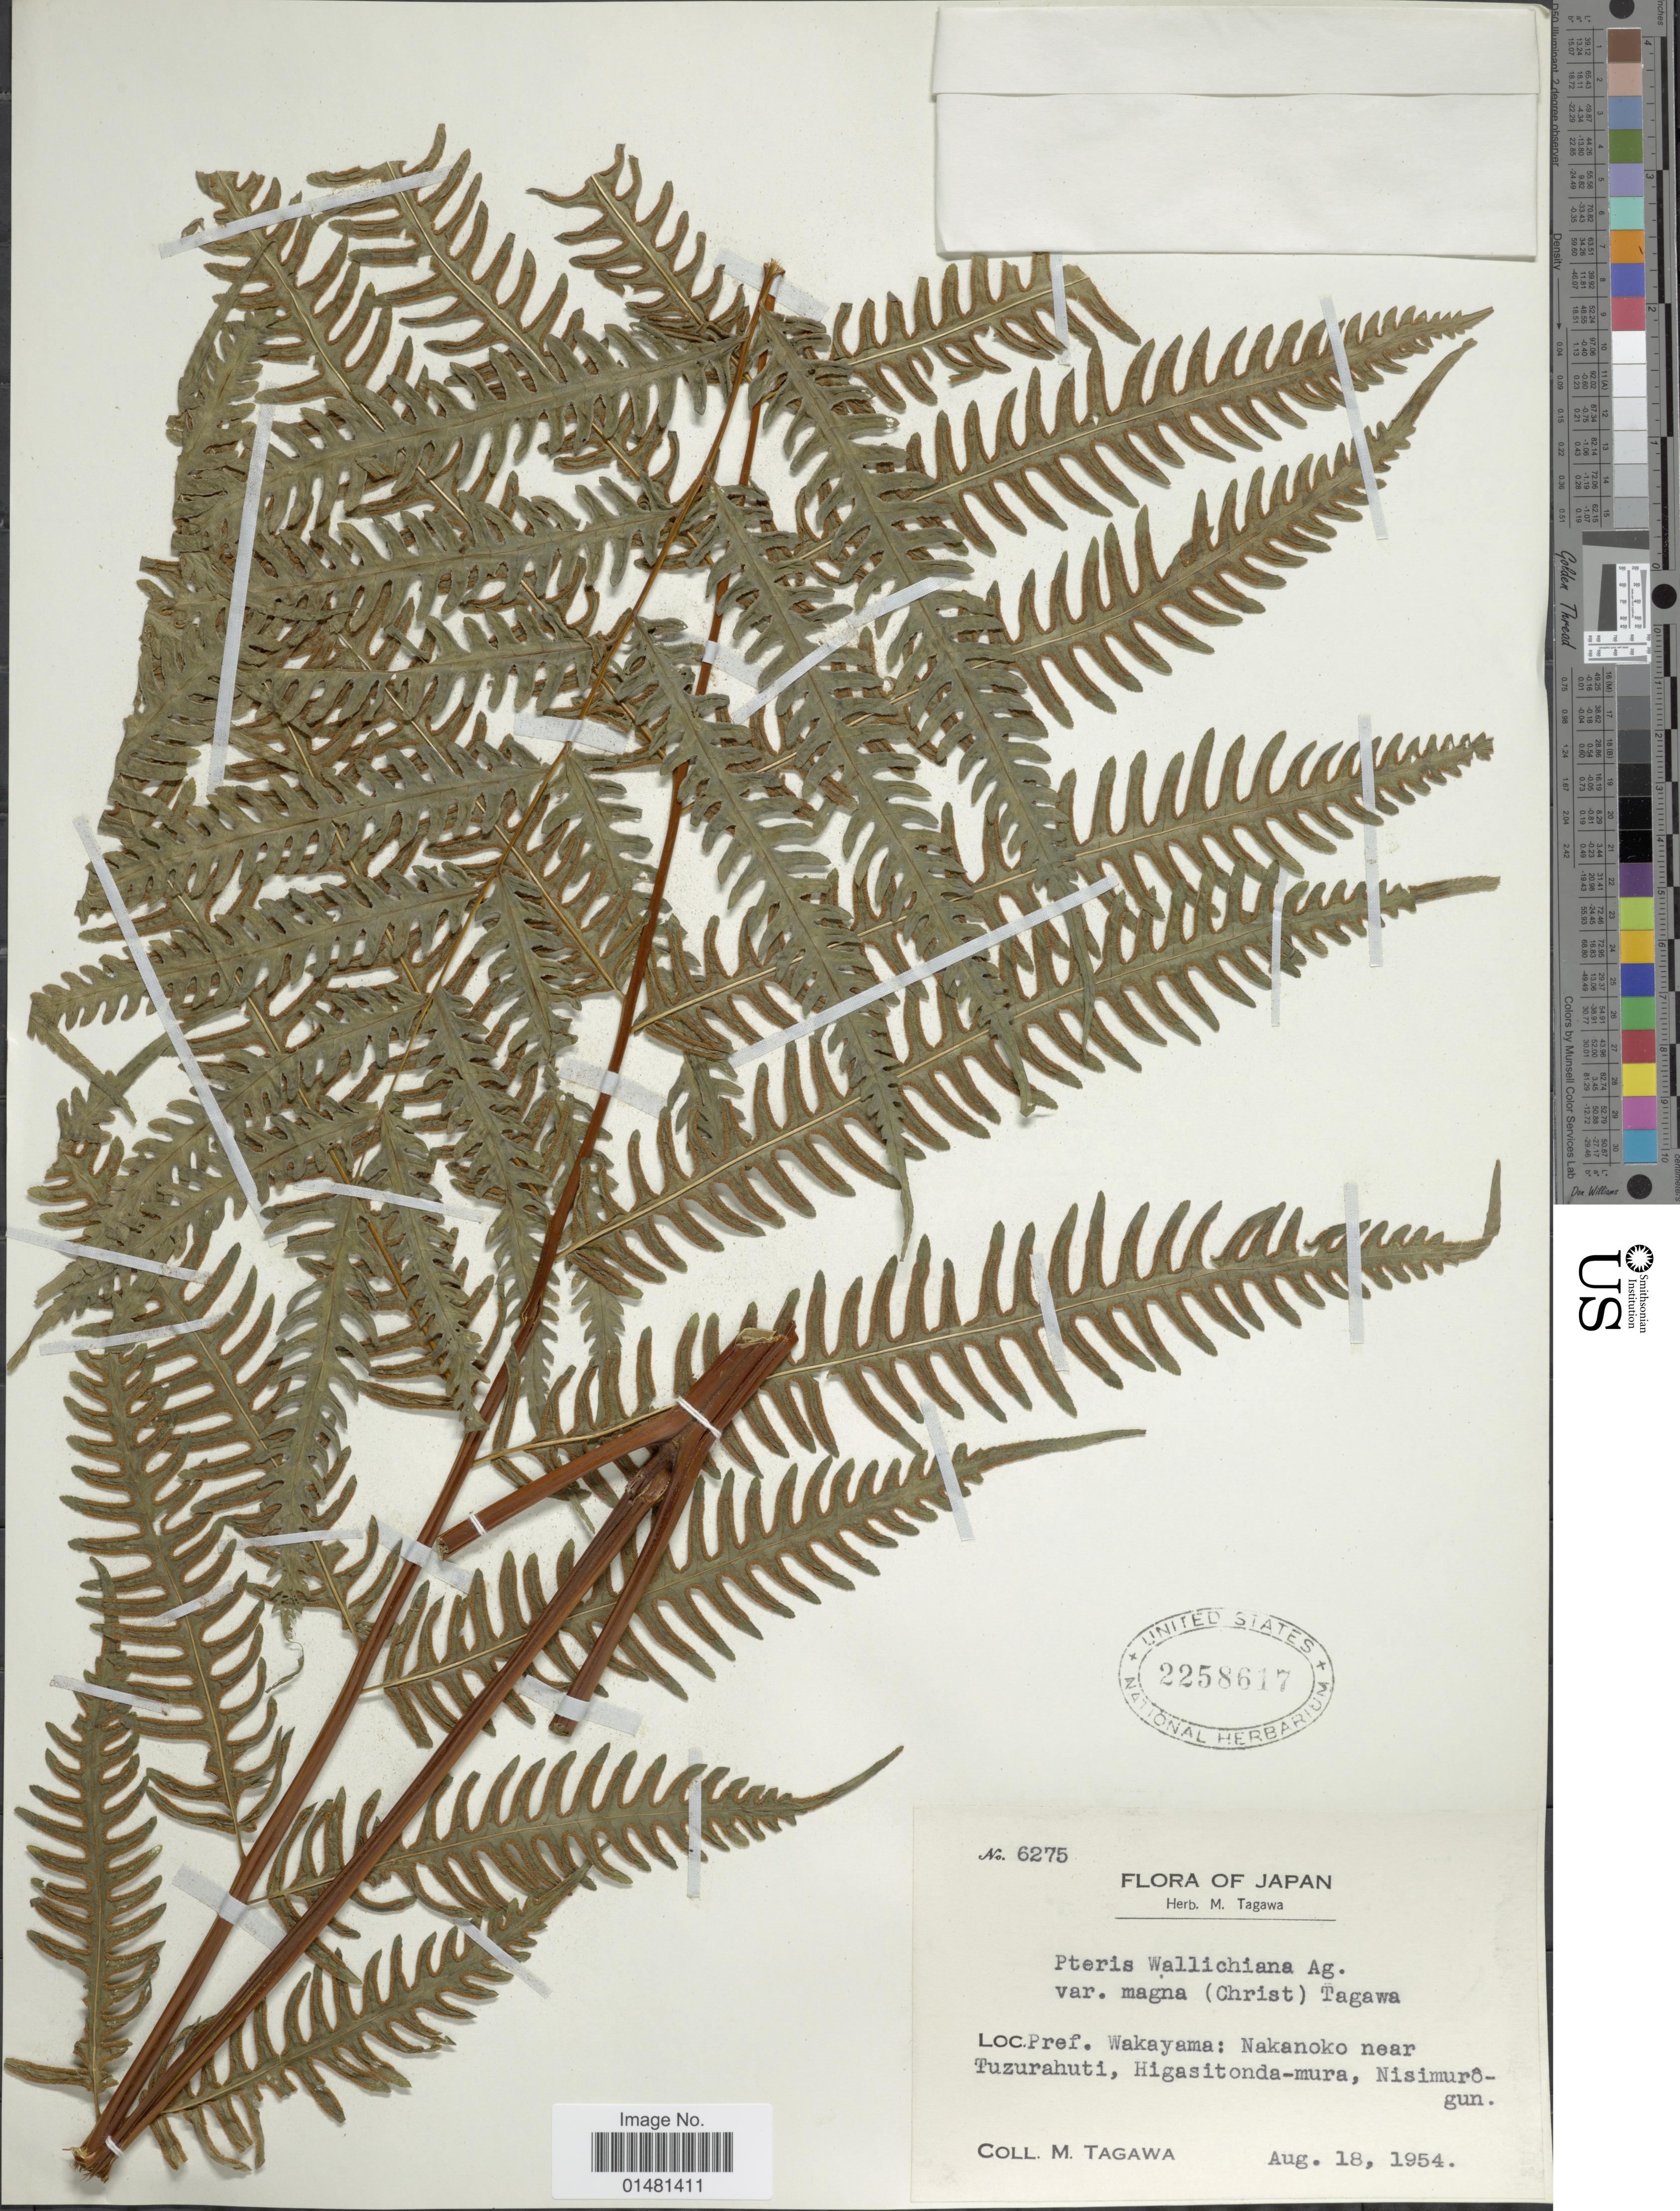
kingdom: Plantae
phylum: Tracheophyta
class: Polypodiopsida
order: Polypodiales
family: Pteridaceae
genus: Pteris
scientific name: Pteris wallichiana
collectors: M. Tagawa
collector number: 6275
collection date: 1954-08-18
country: Japan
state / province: Wakayama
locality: Pref. Wakayama: Nakanoko near Tuzurahuti, Higasitonda-mura, Nisimurôgun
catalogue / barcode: US 2258617